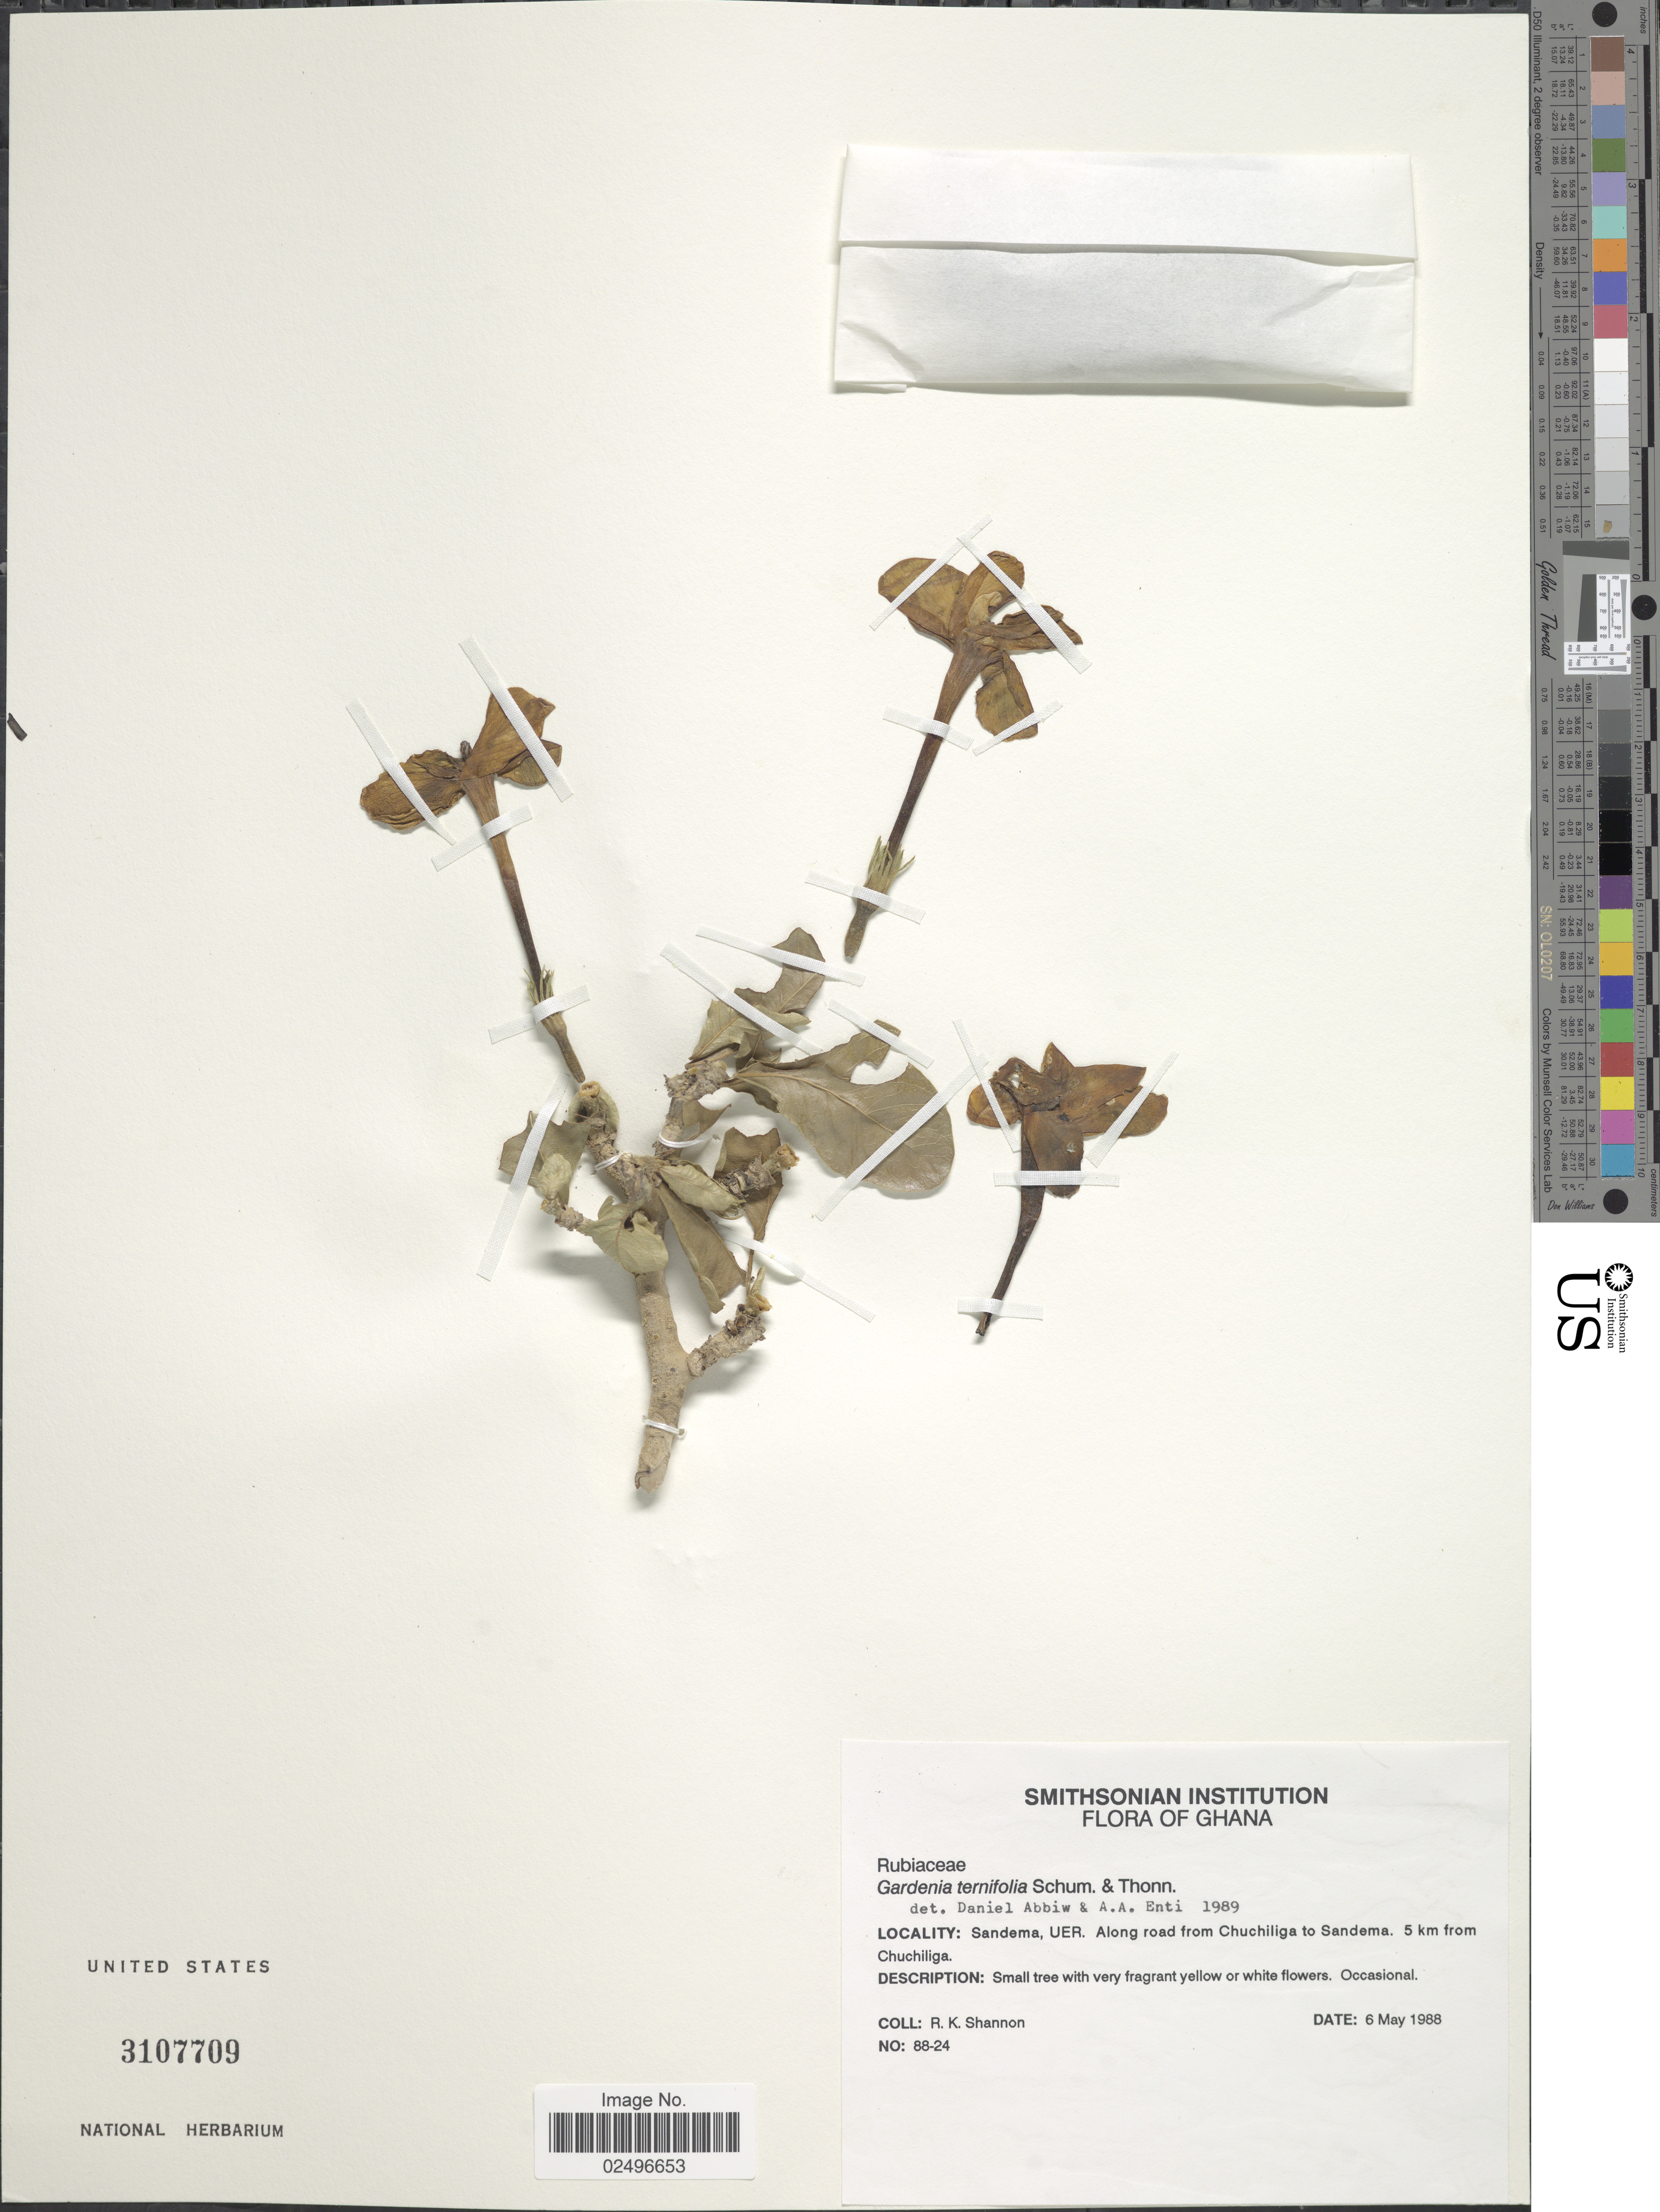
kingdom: Plantae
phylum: Tracheophyta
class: Magnoliopsida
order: Gentianales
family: Rubiaceae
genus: Gardenia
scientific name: Gardenia ternifolia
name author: Schumach. & Thonn.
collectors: R. Shannon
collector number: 88-24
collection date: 1988-05-06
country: Ghana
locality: Sandema, UER. Along road from Cuchilliga to Sandema. 5 km from Chuchiliga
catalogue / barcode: US 3107709